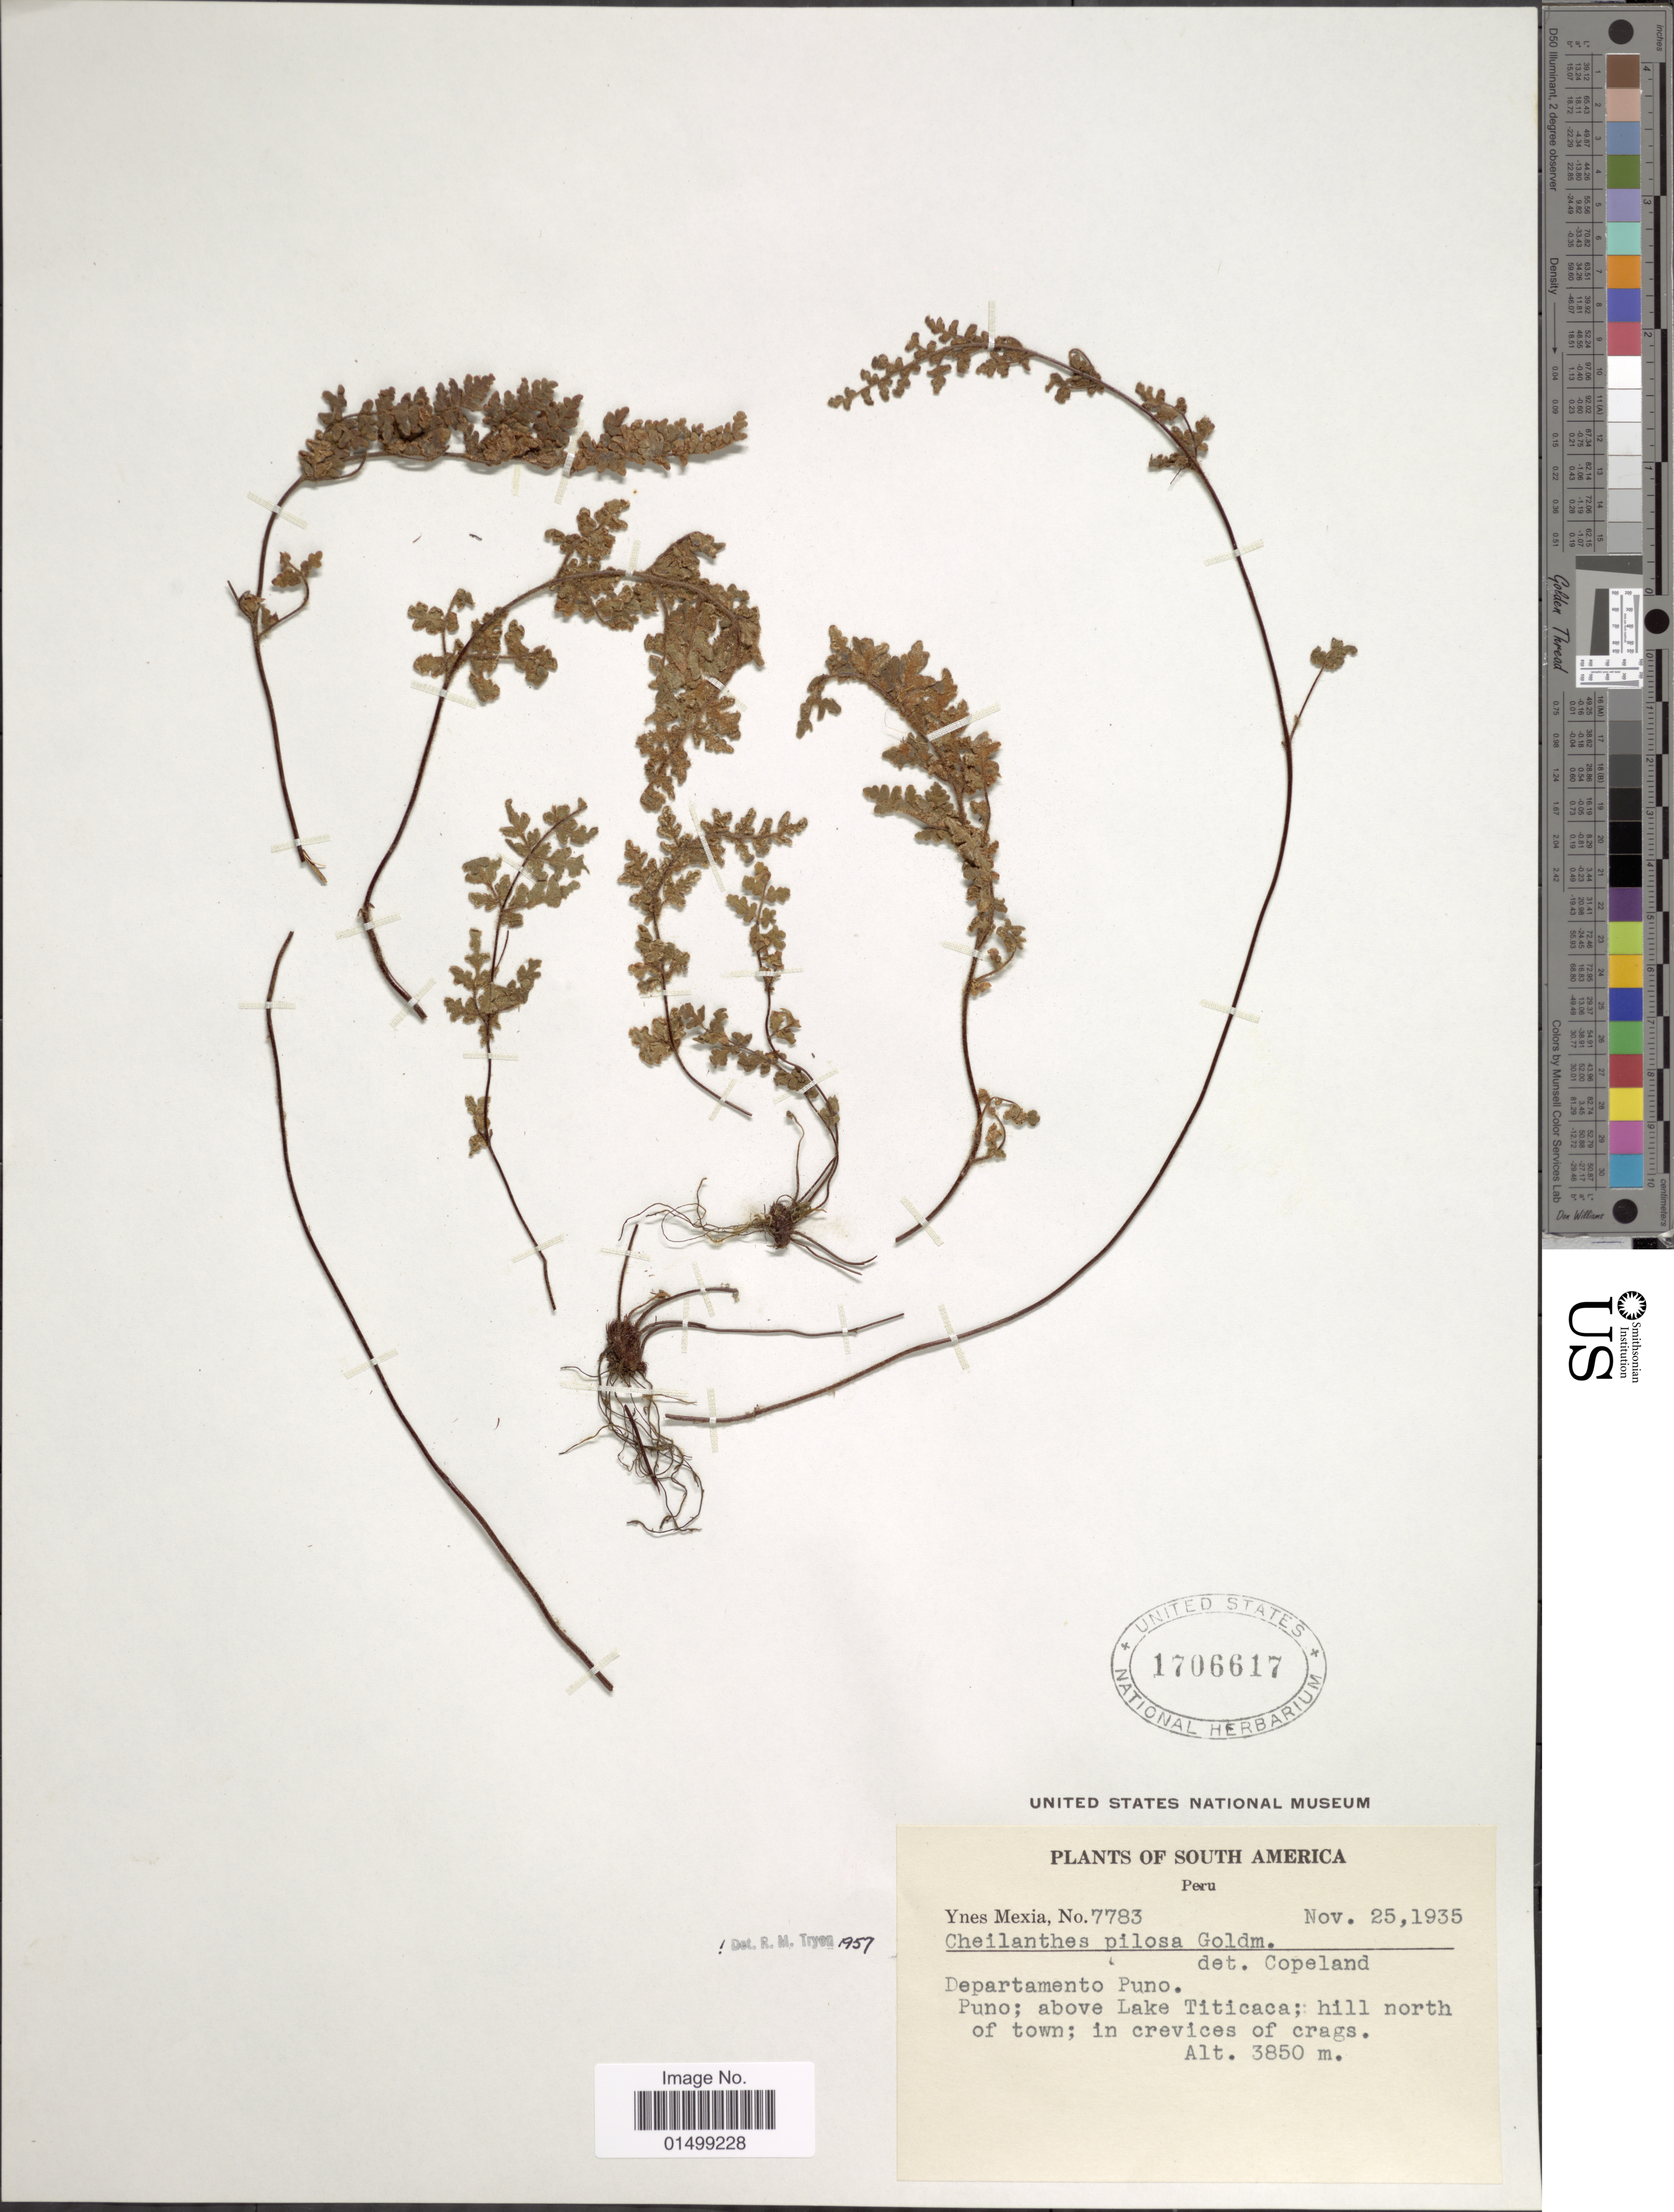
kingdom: Plantae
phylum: Tracheophyta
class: Polypodiopsida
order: Polypodiales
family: Pteridaceae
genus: Cheilanthes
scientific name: Cheilanthes pilosa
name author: Goldm.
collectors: Y. Mexia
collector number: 783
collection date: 1935-11-25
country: Peru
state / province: Puno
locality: Above Lake Titicaca; hill north of town.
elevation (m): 3850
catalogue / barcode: US 1706617